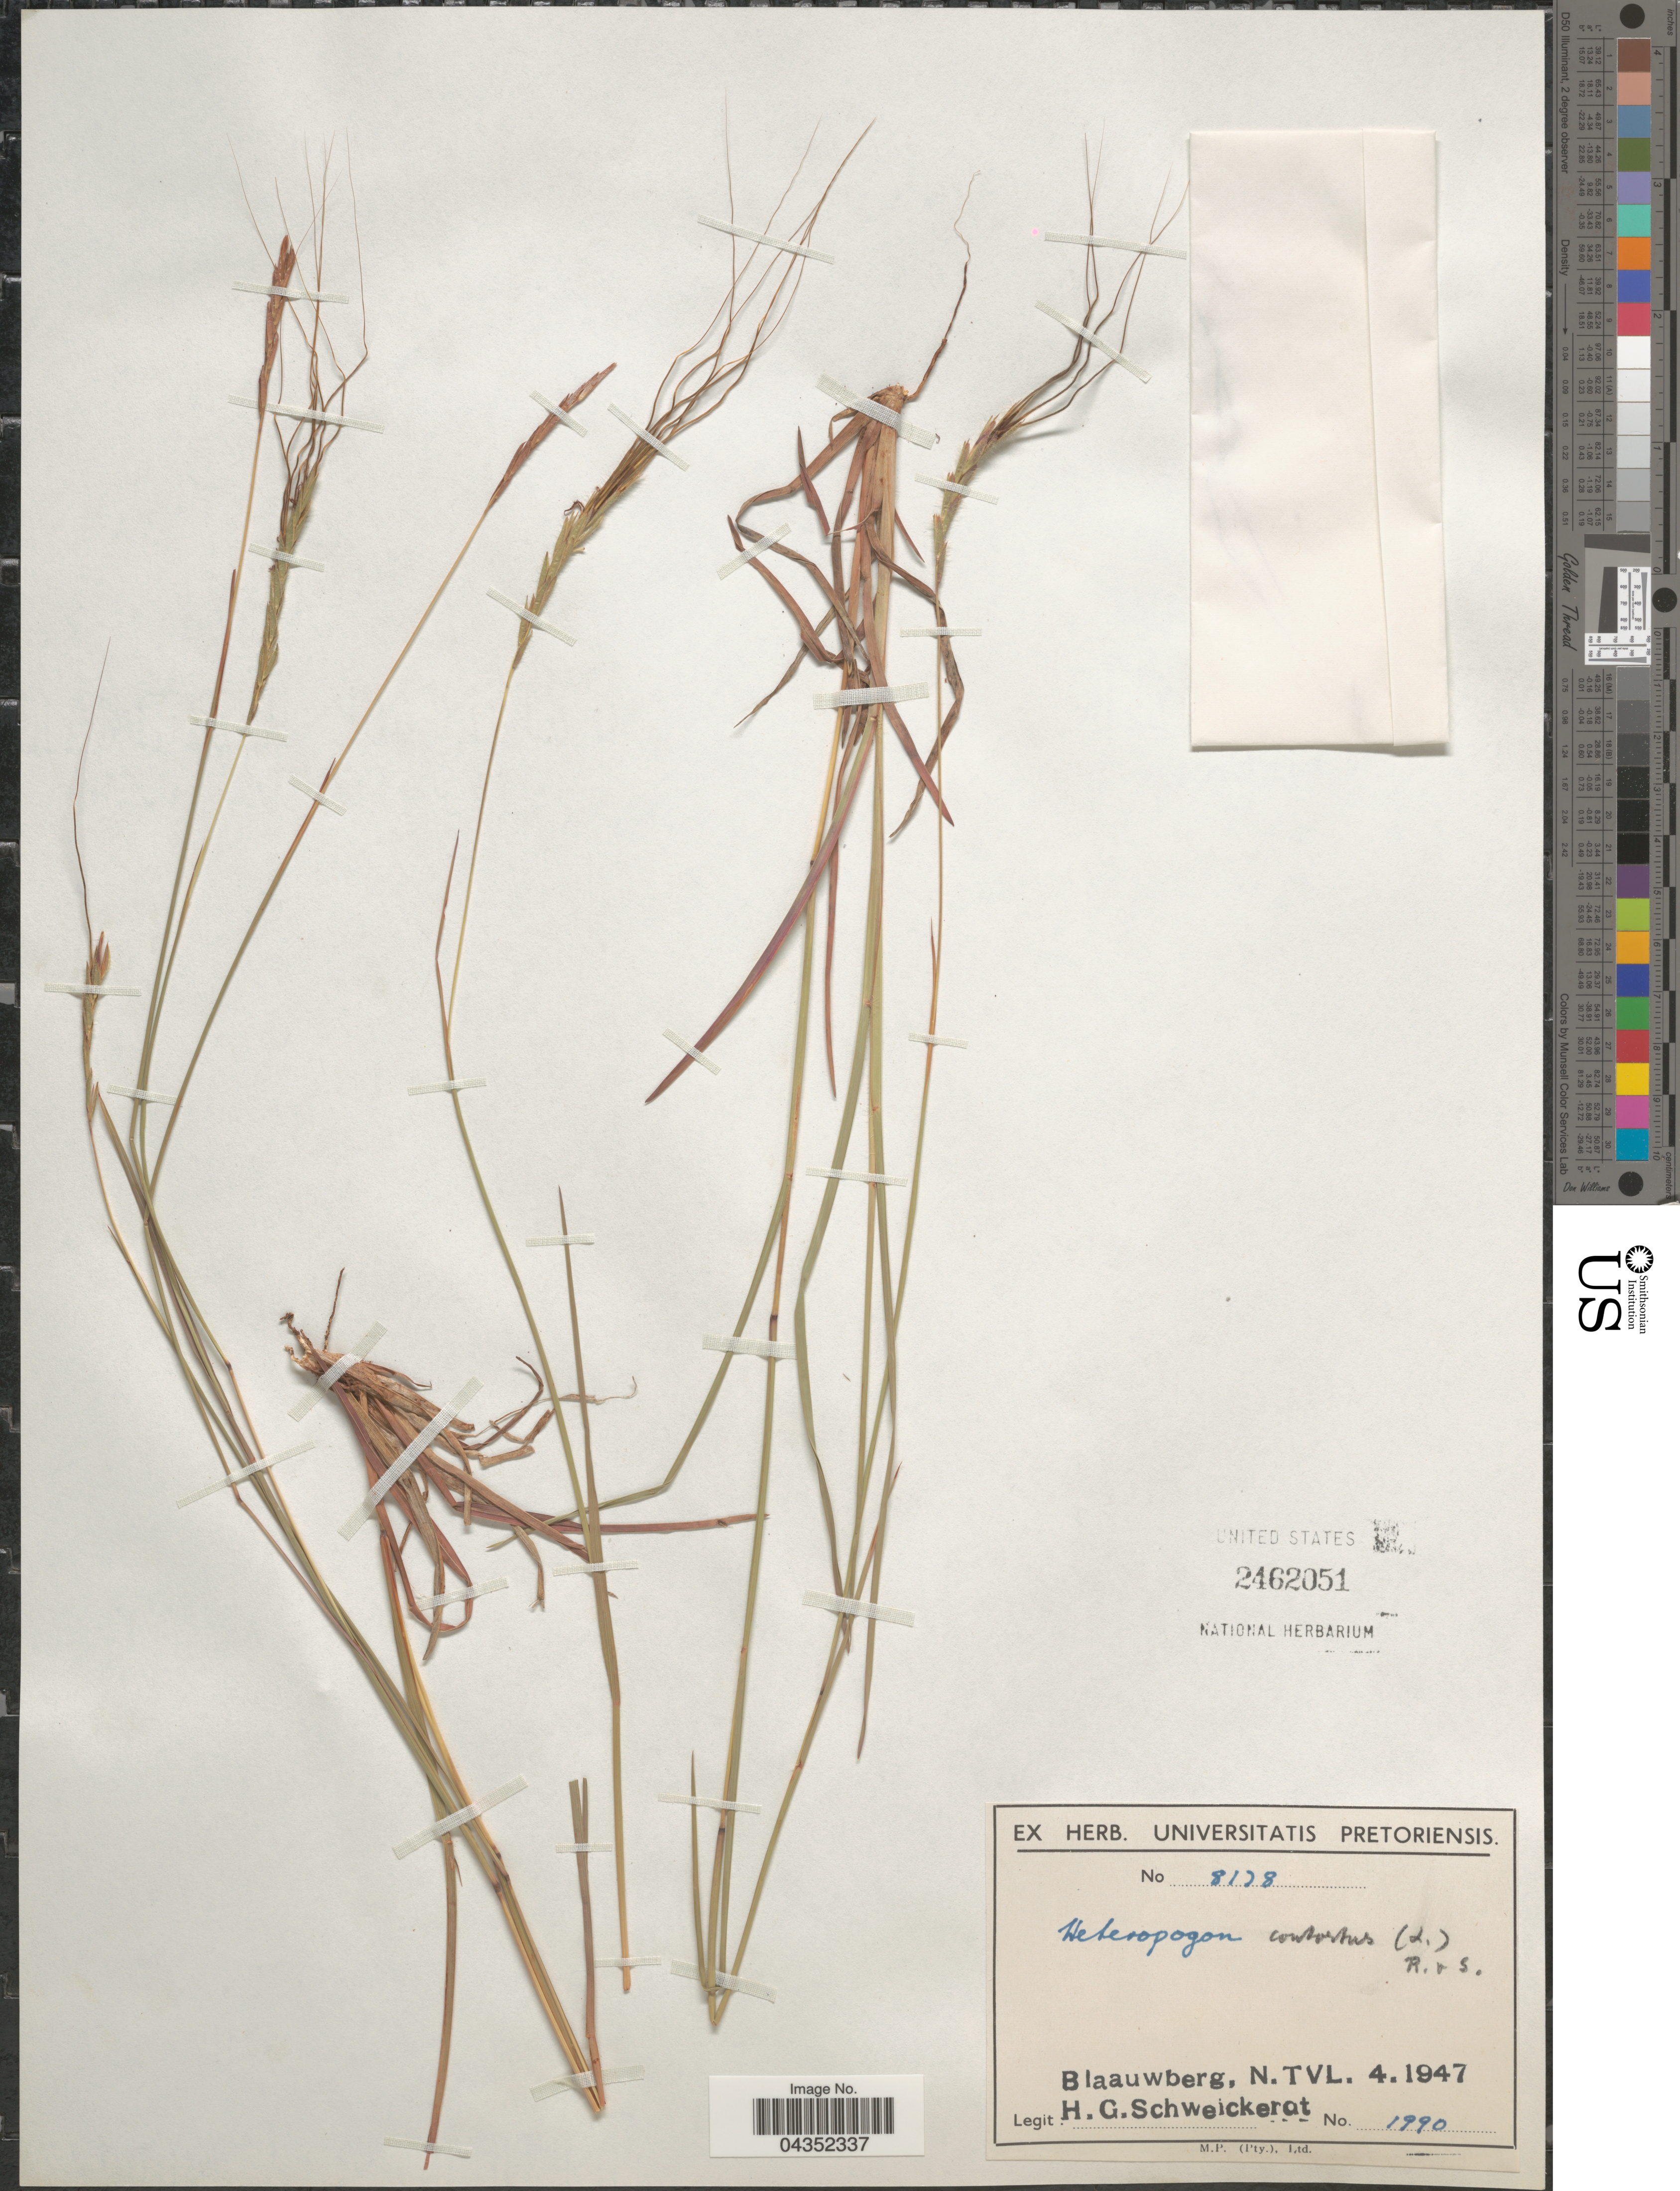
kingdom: Plantae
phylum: Tracheophyta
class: Liliopsida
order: Poales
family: Poaceae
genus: Heteropogon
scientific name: Heteropogon contortus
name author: (L.) P. Beauv. ex Roem. & Schult.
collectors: H. Schweickerdt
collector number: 1990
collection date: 1947-04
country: South Africa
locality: Blaauwberg. N. TVL.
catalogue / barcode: US 2462051